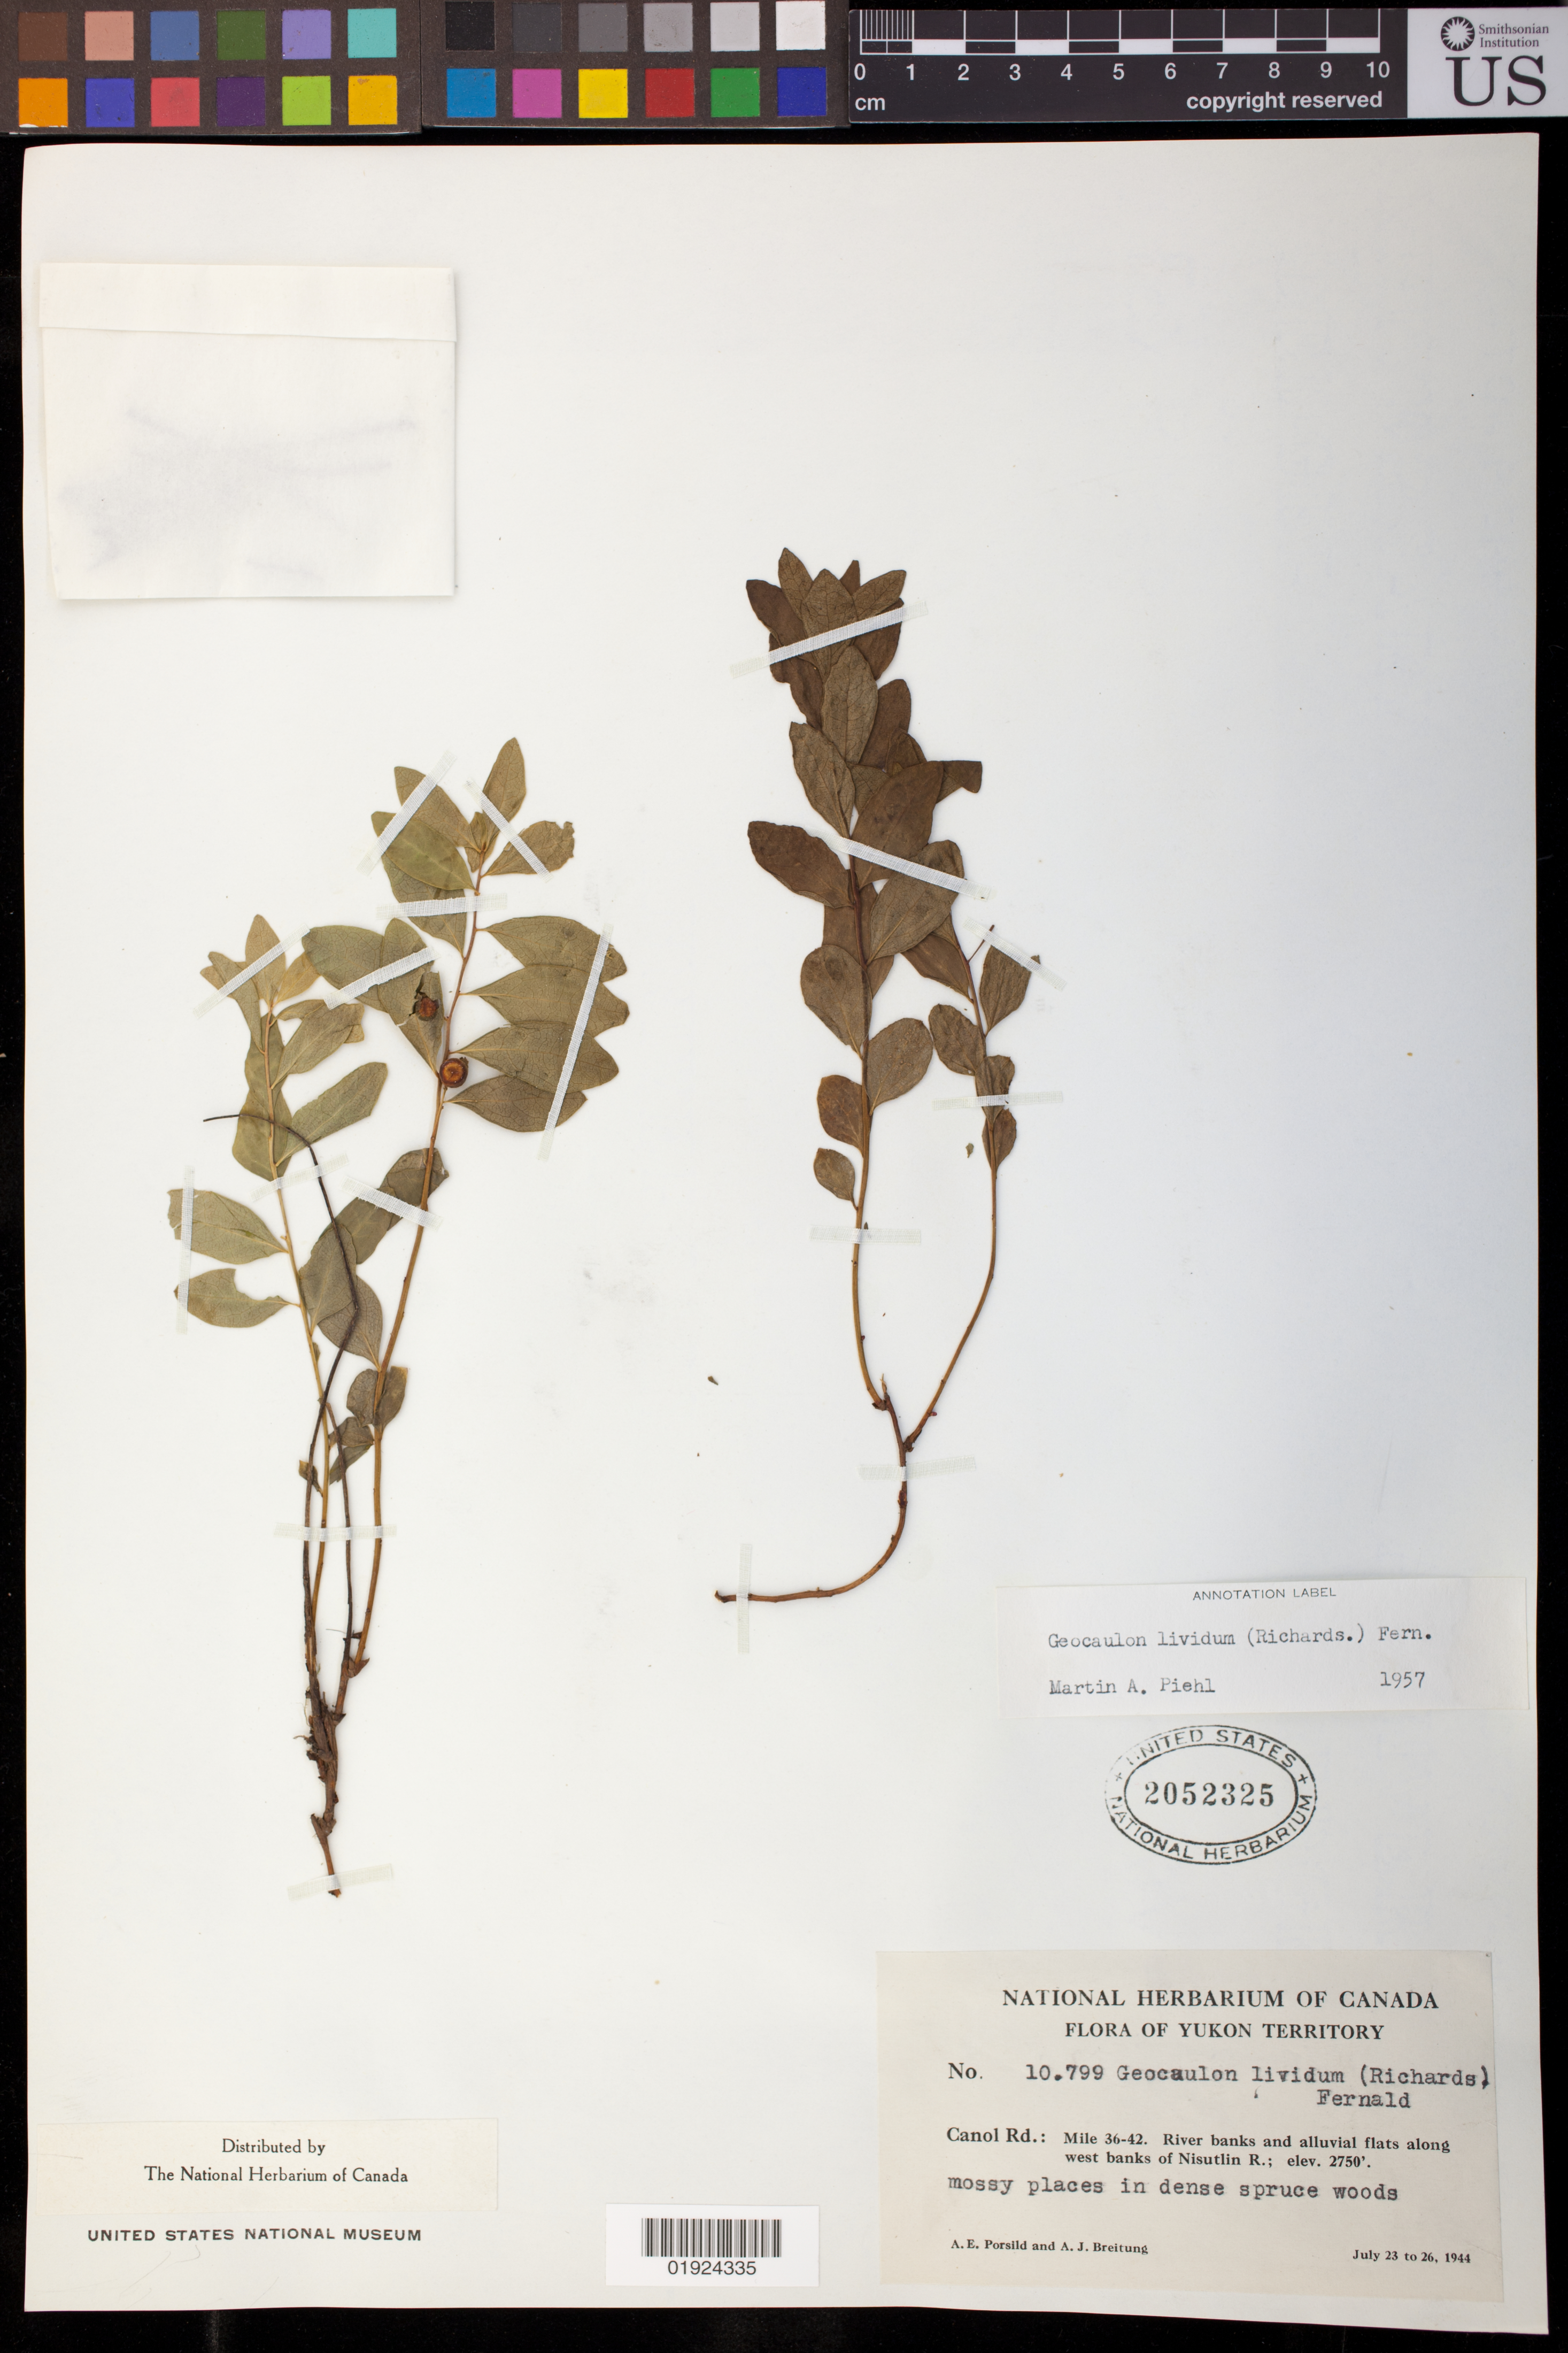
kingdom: Plantae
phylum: Tracheophyta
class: Magnoliopsida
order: Santalales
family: Comandraceae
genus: Geocaulon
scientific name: Geocaulon lividum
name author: (Richardson) Fernald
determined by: Piehl, M. A.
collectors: A. E. Porsild & A. Breitung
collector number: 10799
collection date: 1944-07-23/1944-07-26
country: Canada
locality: Canol Rd.: Mile 36-42. River banks and alluvial flats along west banks of Nisutlin R.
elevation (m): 838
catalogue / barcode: US 2052325